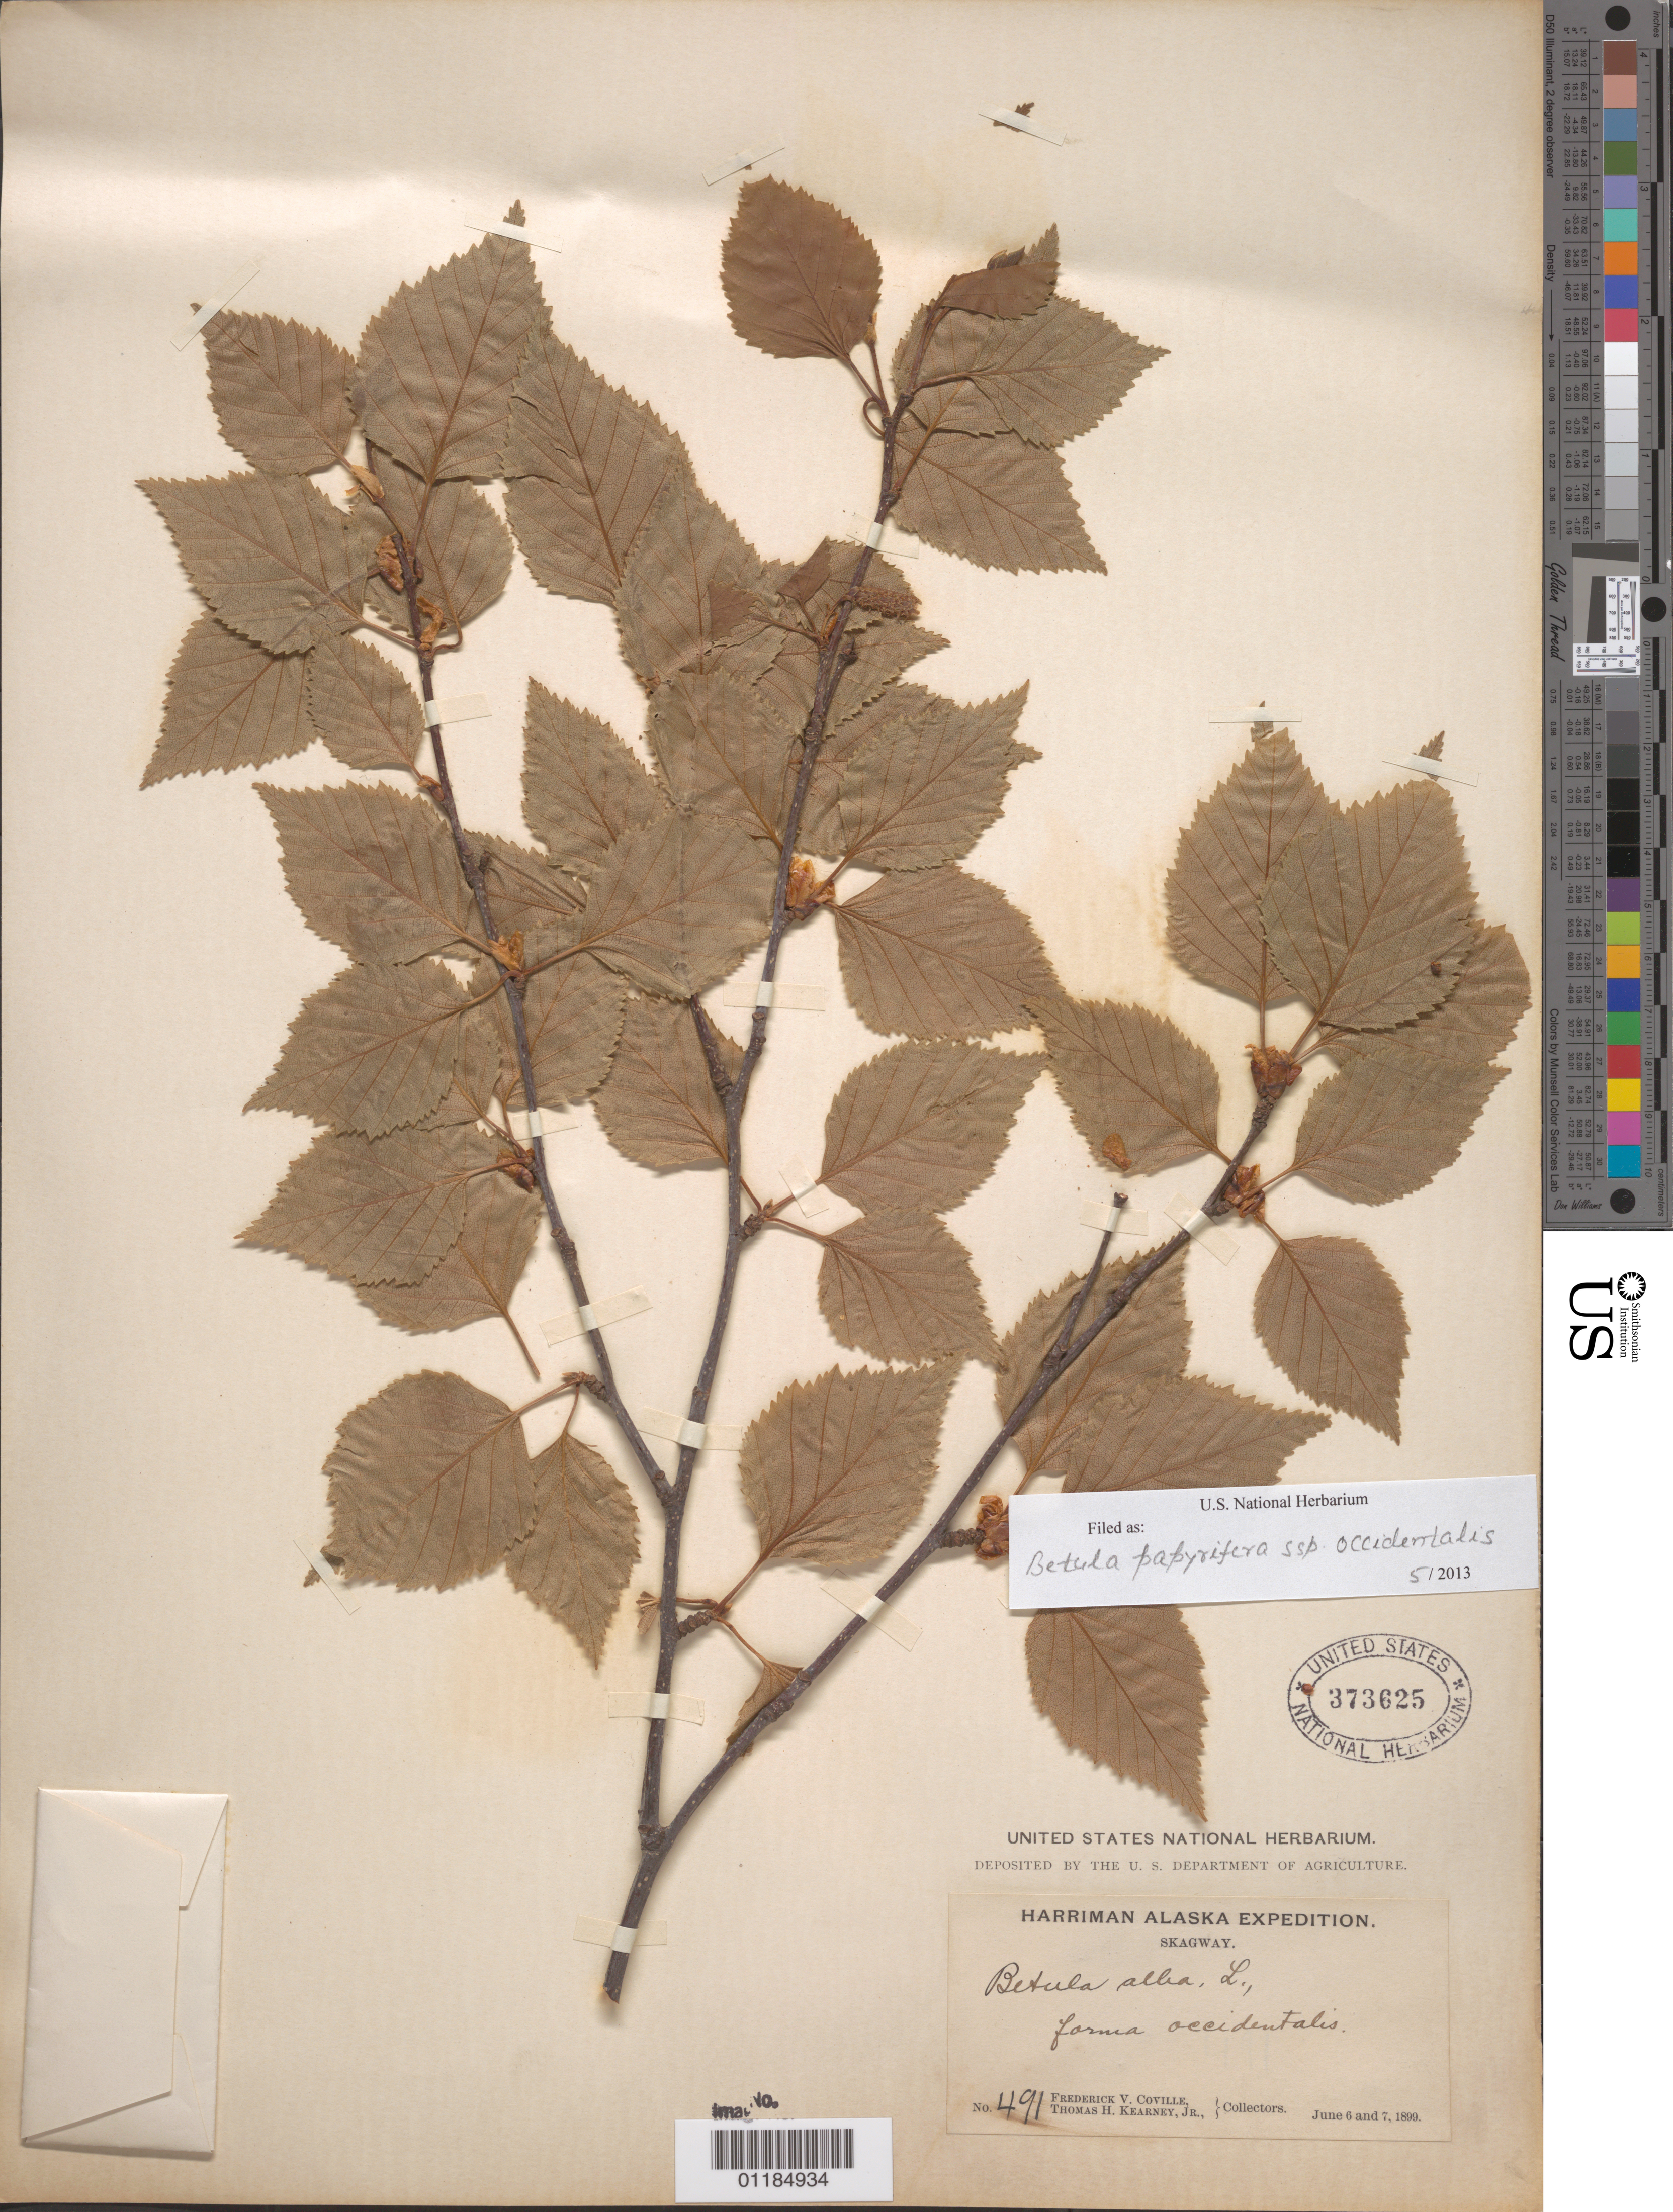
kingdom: Plantae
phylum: Tracheophyta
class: Magnoliopsida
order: Fagales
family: Betulaceae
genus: Betula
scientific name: Betula papyrifera subsp. occidentalis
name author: (Hook.) Hultén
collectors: F. V. Coville & T. H. Kearney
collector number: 491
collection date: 1899-06-06/1899-06-07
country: United States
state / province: Alaska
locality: Skagway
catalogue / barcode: US 373625